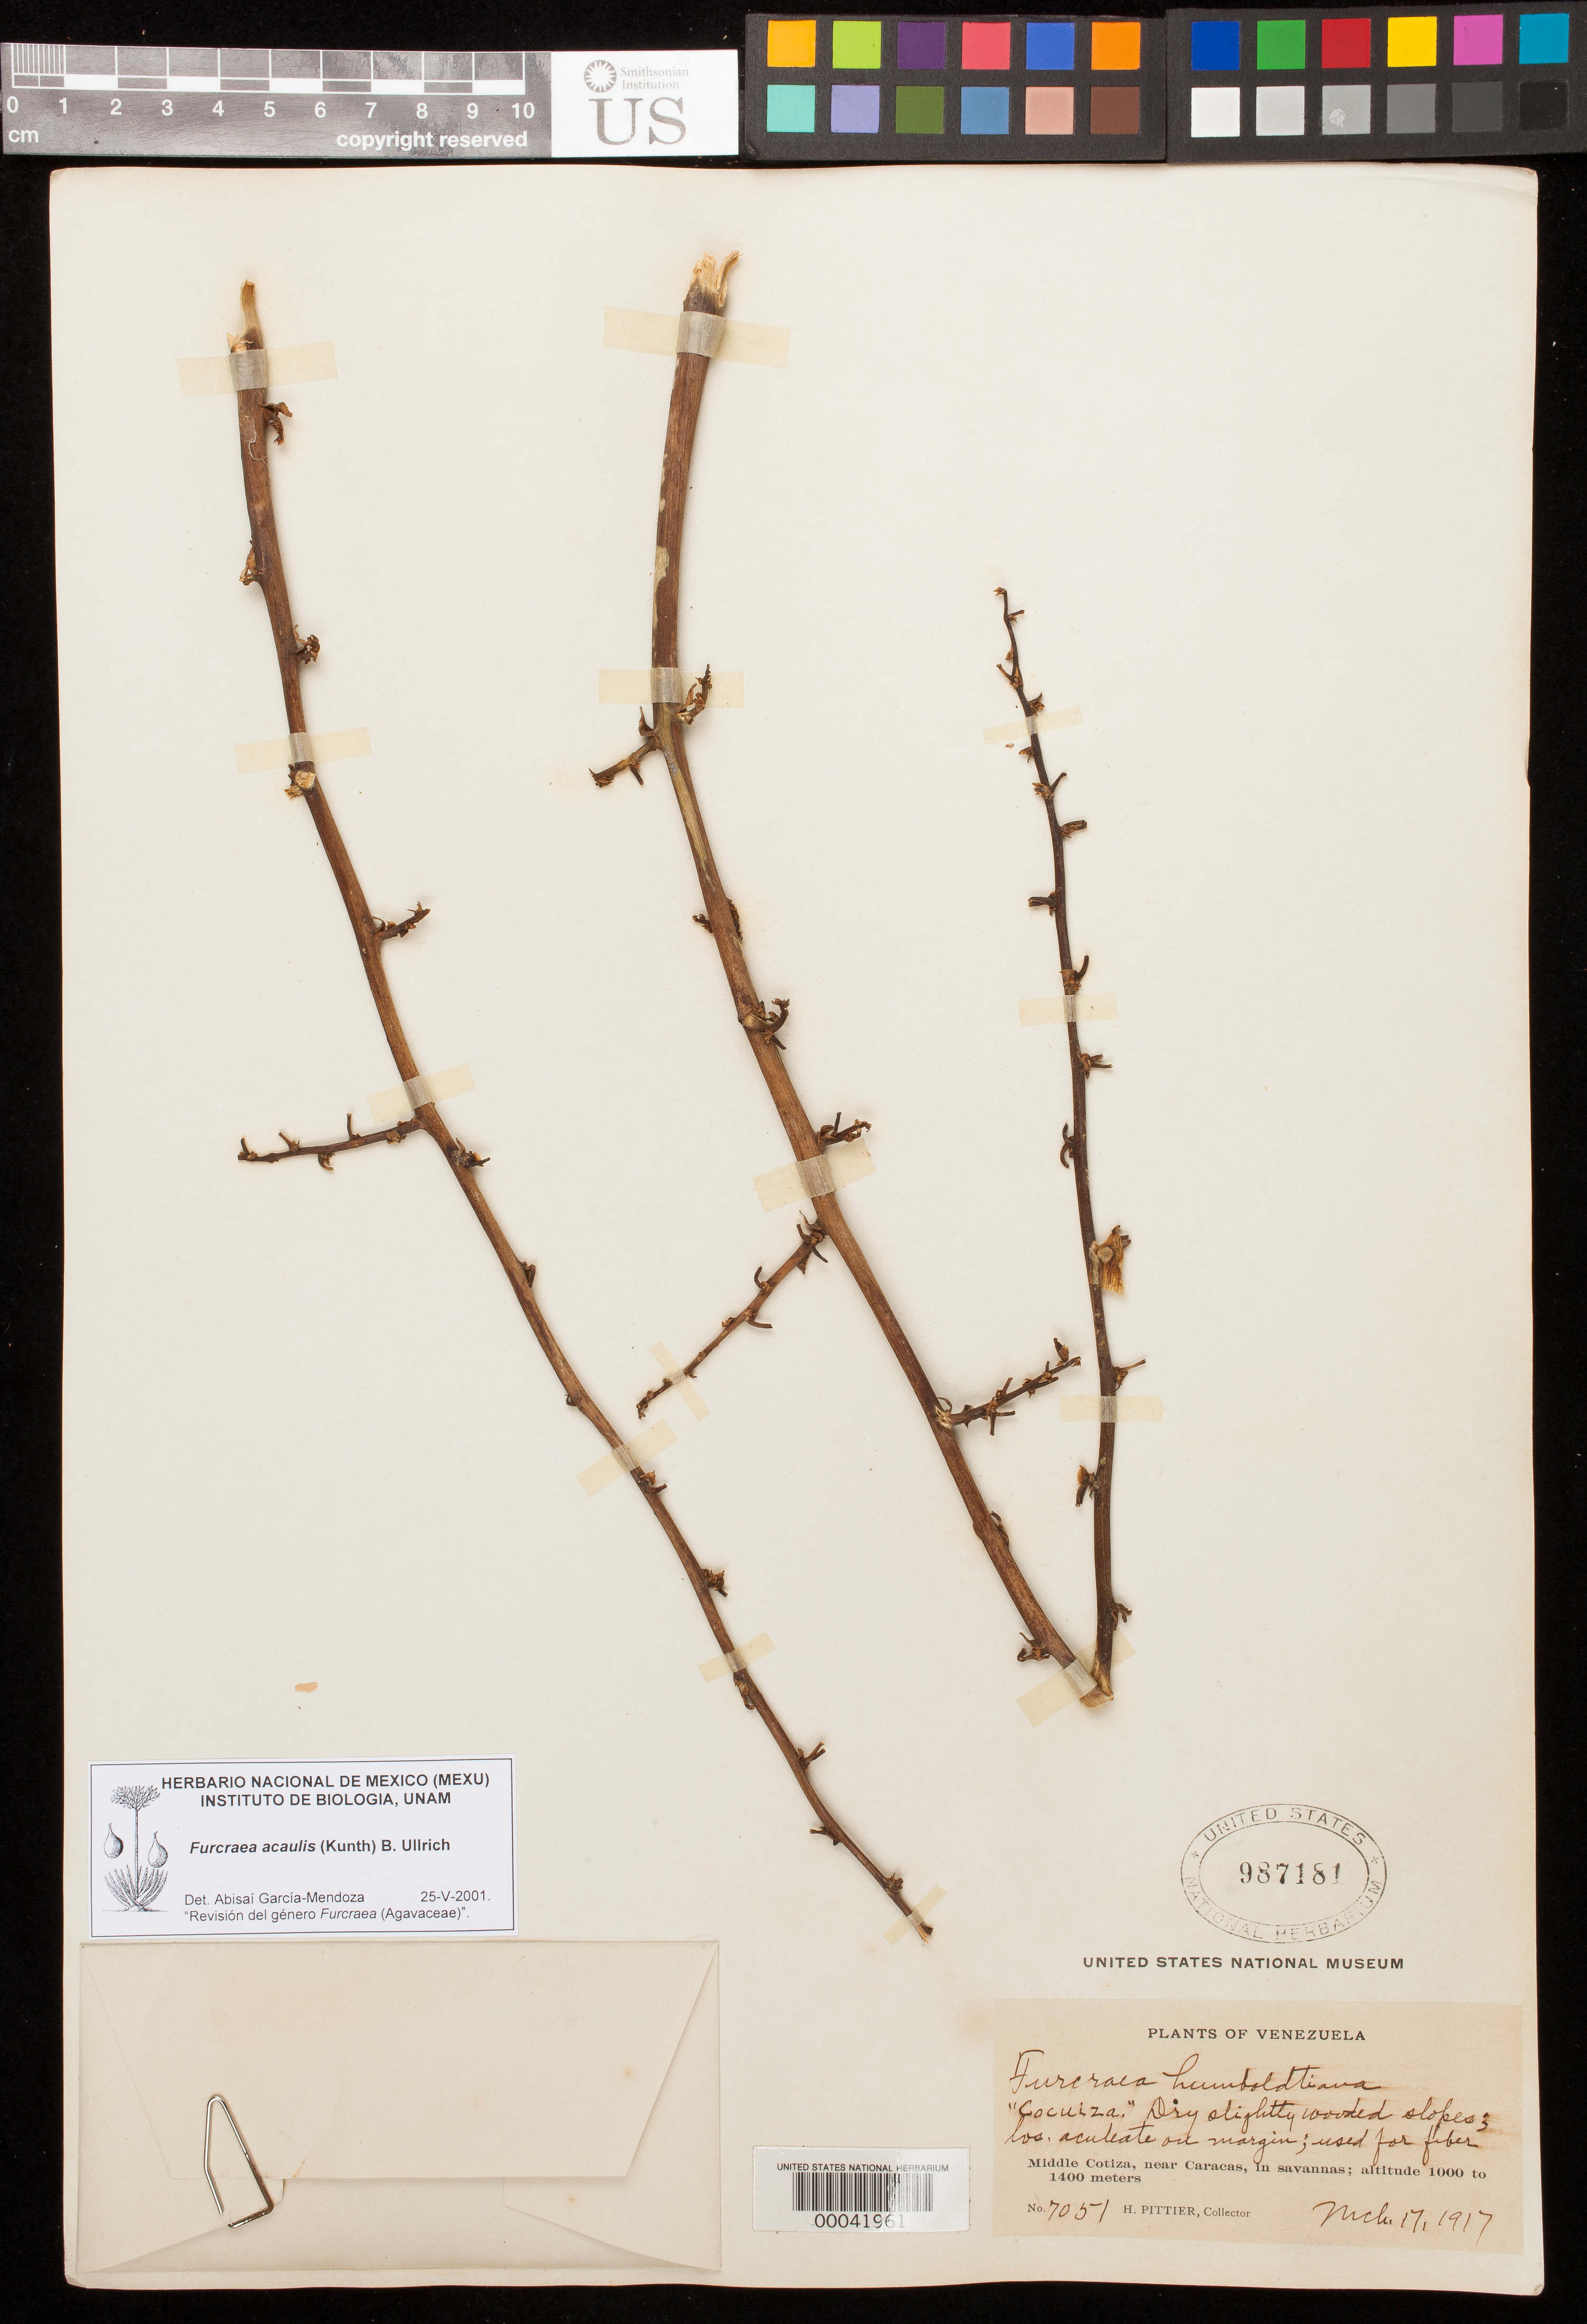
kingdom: Plantae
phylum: Tracheophyta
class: Liliopsida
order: Asparagales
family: Asparagaceae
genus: Furcraea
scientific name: Furcraea acaulis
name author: (Kunth) B. Ullrich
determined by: García-Mendoza, A.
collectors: H. F. Pittier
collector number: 7051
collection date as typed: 17 Mar 1917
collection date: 1917-03-17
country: Venezuela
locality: Near Caracas, Middle Cotiza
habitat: Savannas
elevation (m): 1000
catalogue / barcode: US 987181